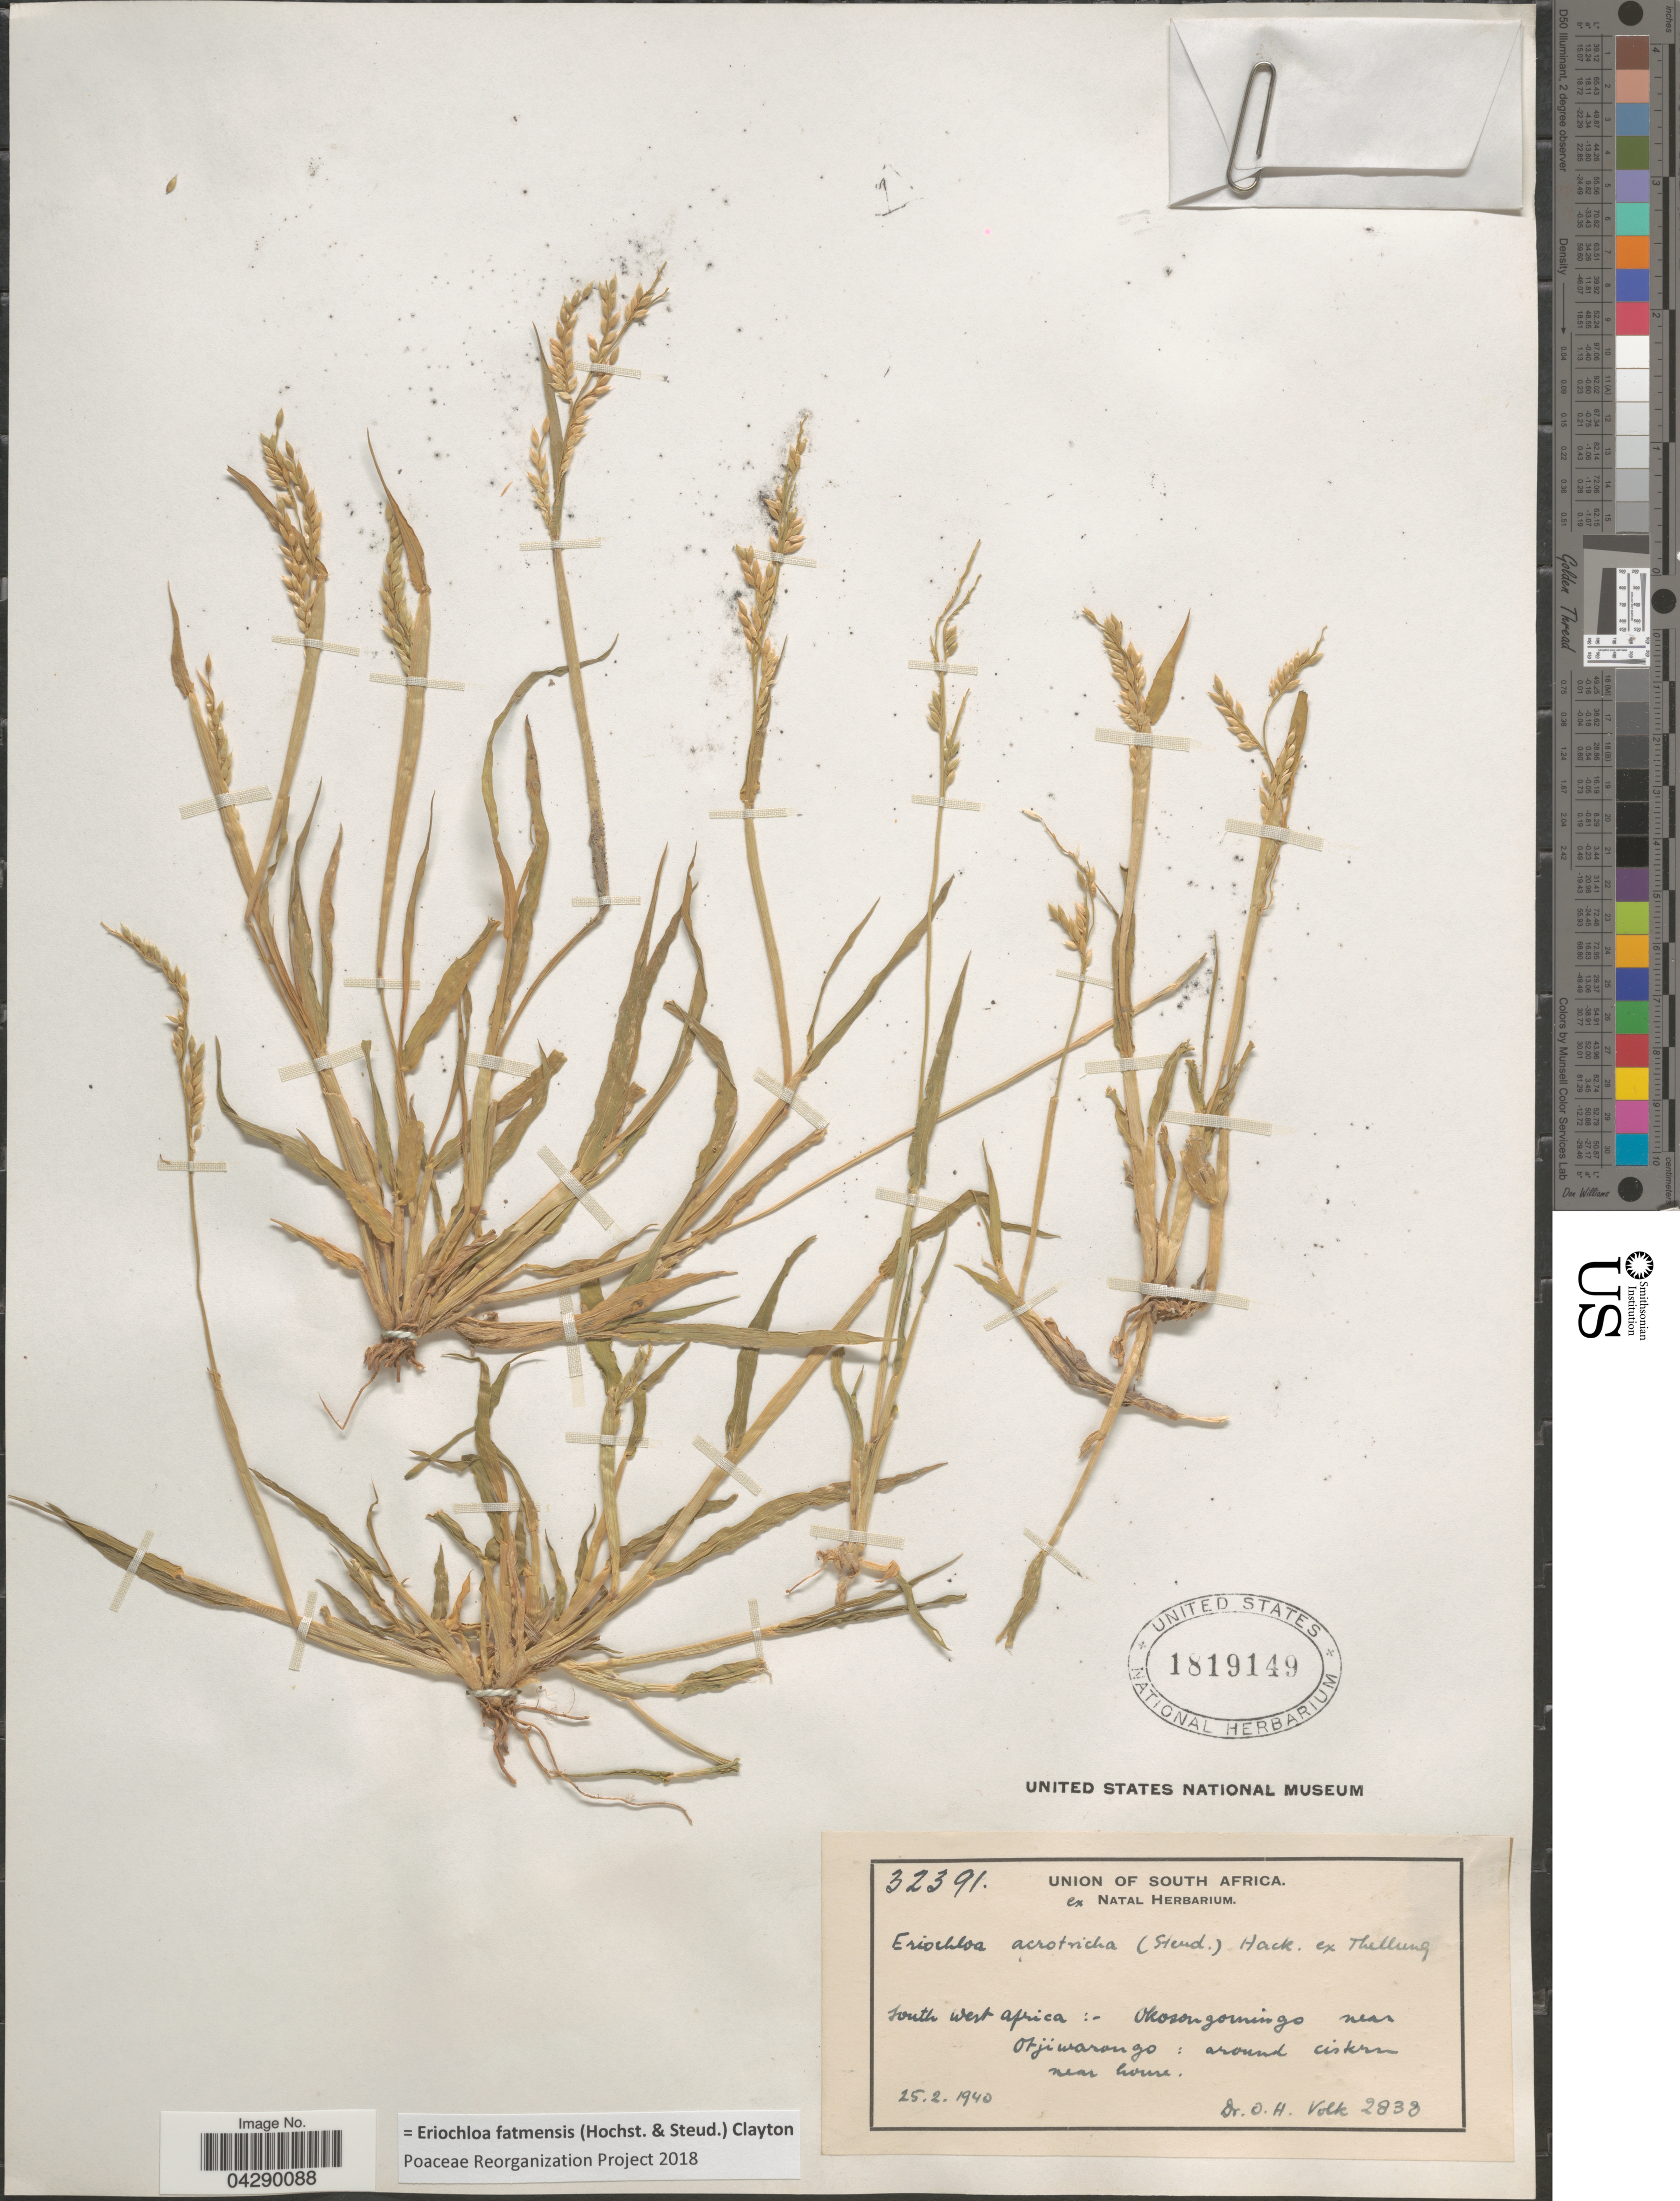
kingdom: Plantae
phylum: Tracheophyta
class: Liliopsida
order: Poales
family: Poaceae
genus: Eriochloa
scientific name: Eriochloa fatmensis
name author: (Hochst. & Steud.) Clayton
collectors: O. Volk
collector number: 2833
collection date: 1940-02-25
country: Namibia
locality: South West Africa:- Okosongomingo near Otjiwarongo: around cistern near house.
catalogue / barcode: US 1819149